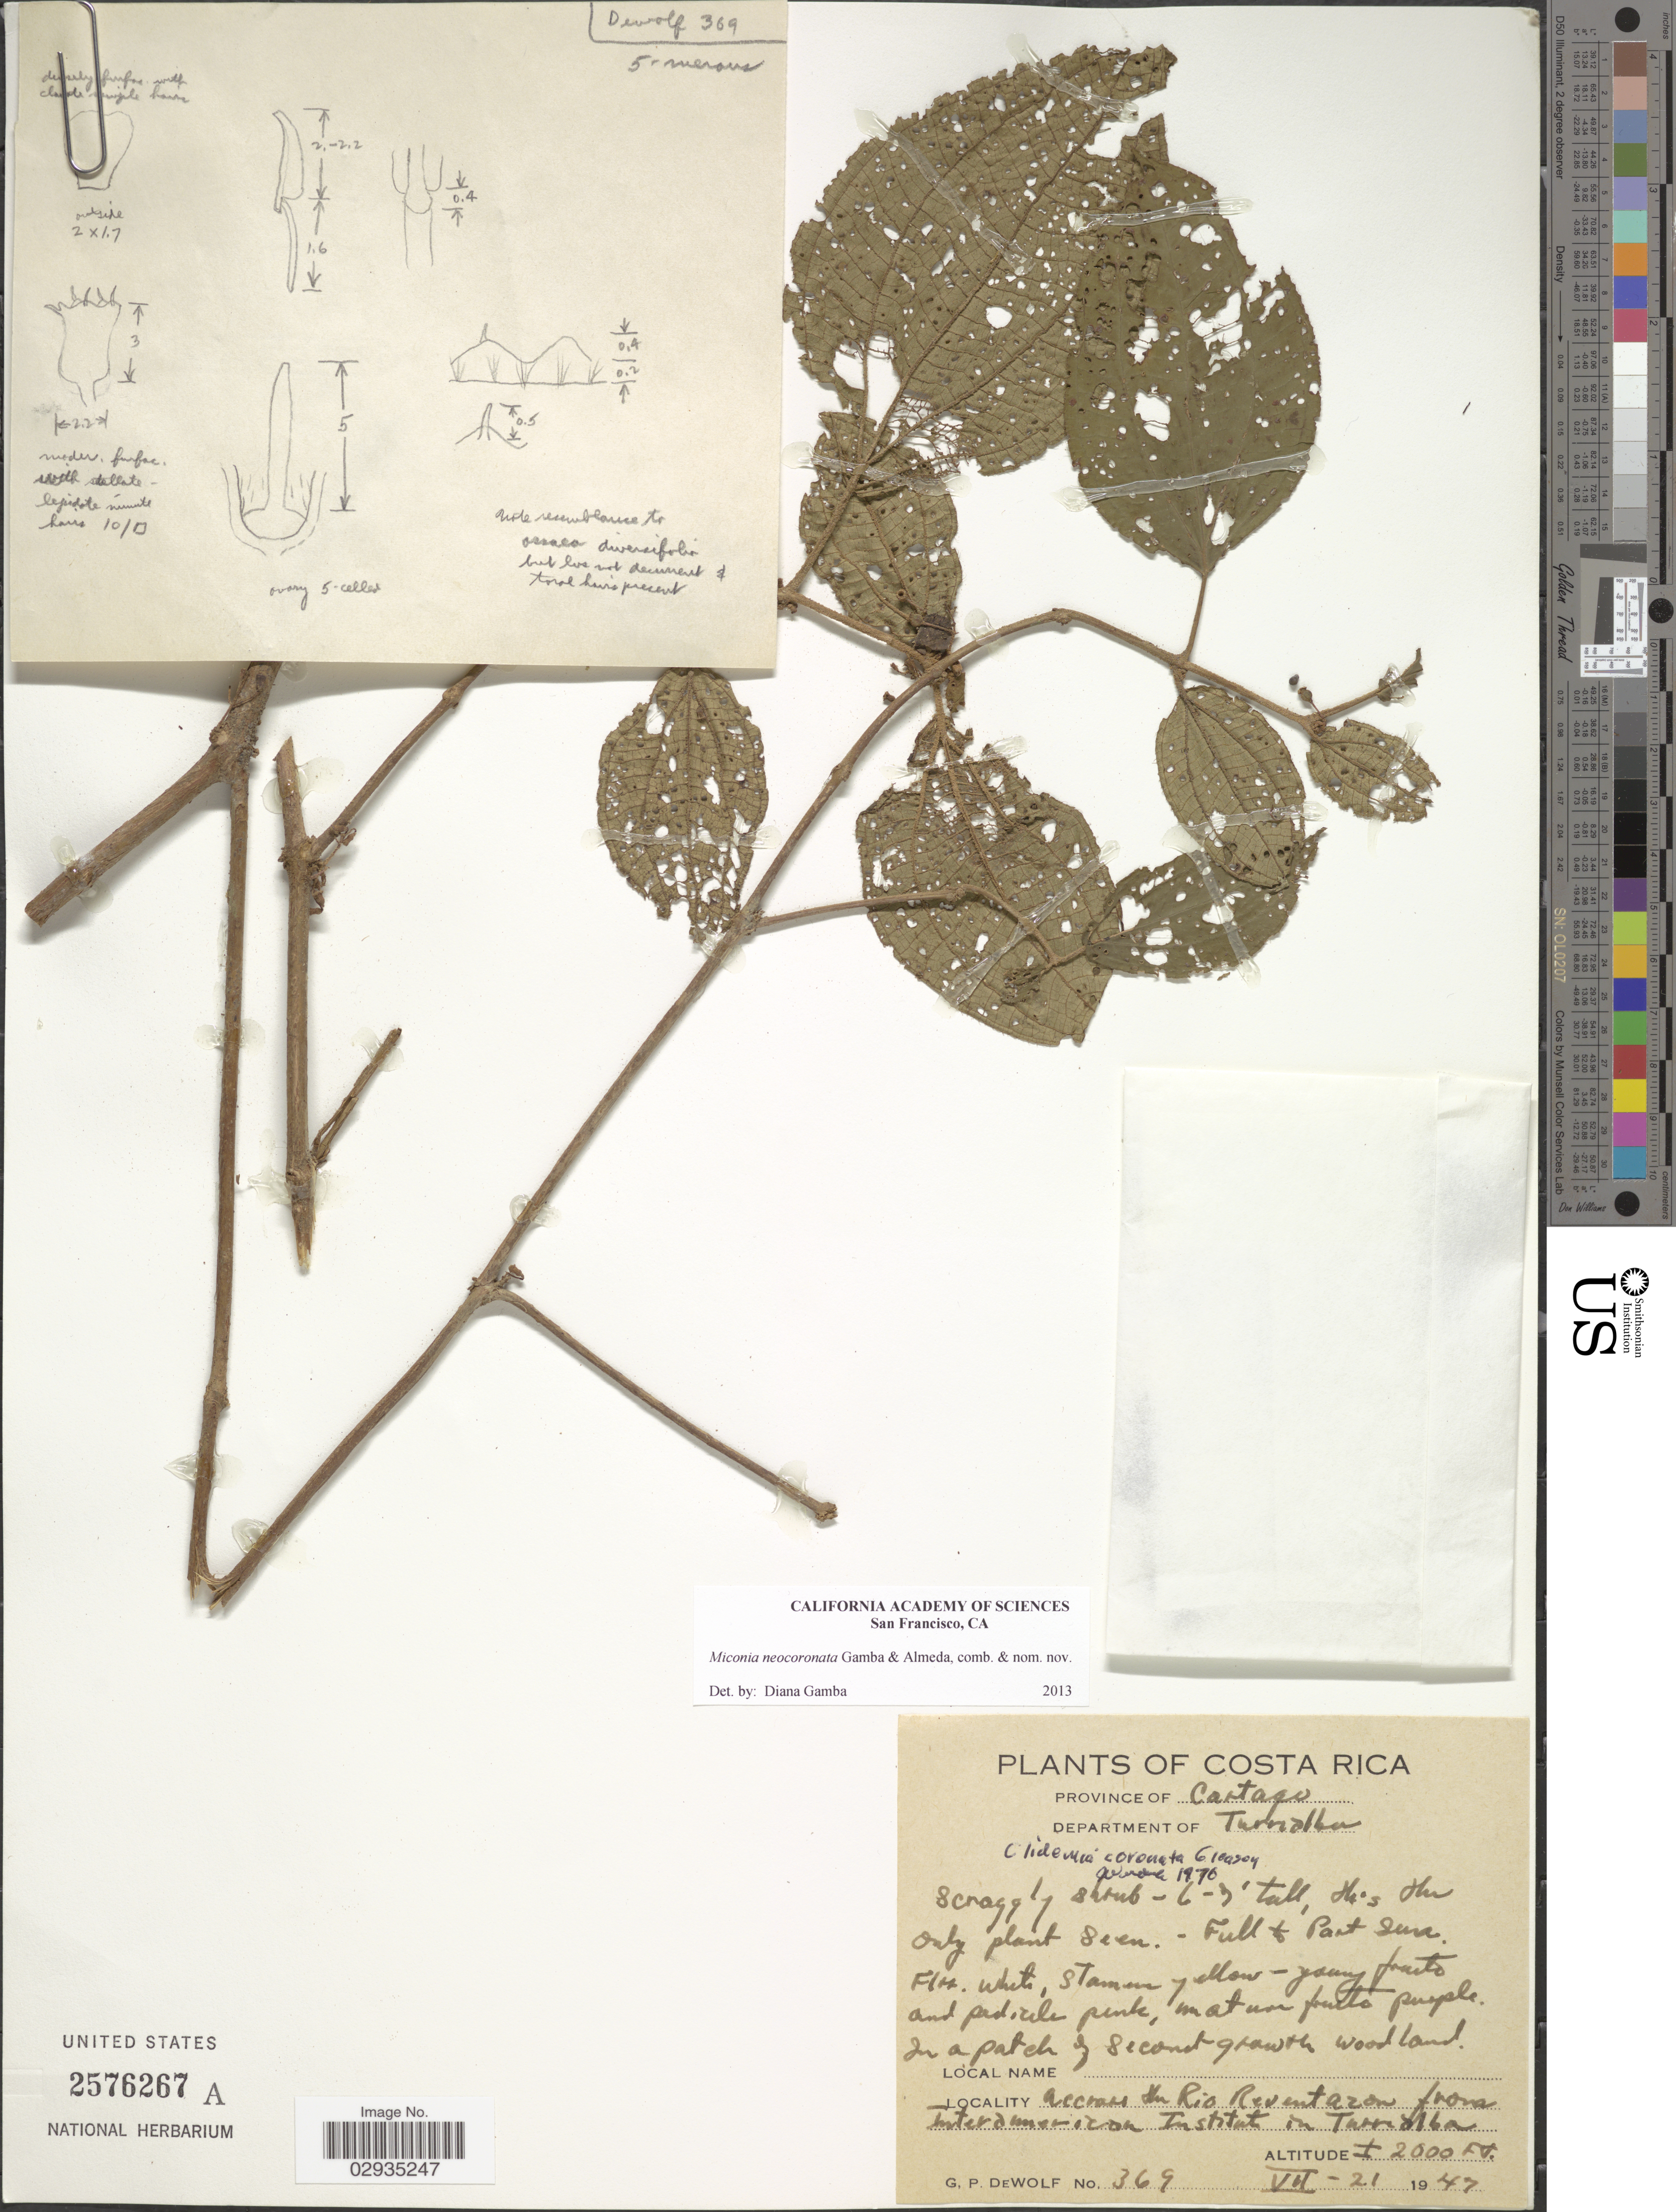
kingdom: Plantae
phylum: Tracheophyta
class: Magnoliopsida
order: Myrtales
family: Melastomataceae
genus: Miconia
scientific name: Miconia neocoronata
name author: Gamba & Almeda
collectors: G. DeWolf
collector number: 369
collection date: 1947-07-21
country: Costa Rica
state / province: Cartago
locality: Department of Turrialba, Accross the Rio Reventazon from Interamerican Institut in Turrialba.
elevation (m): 610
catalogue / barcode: US 2576267A